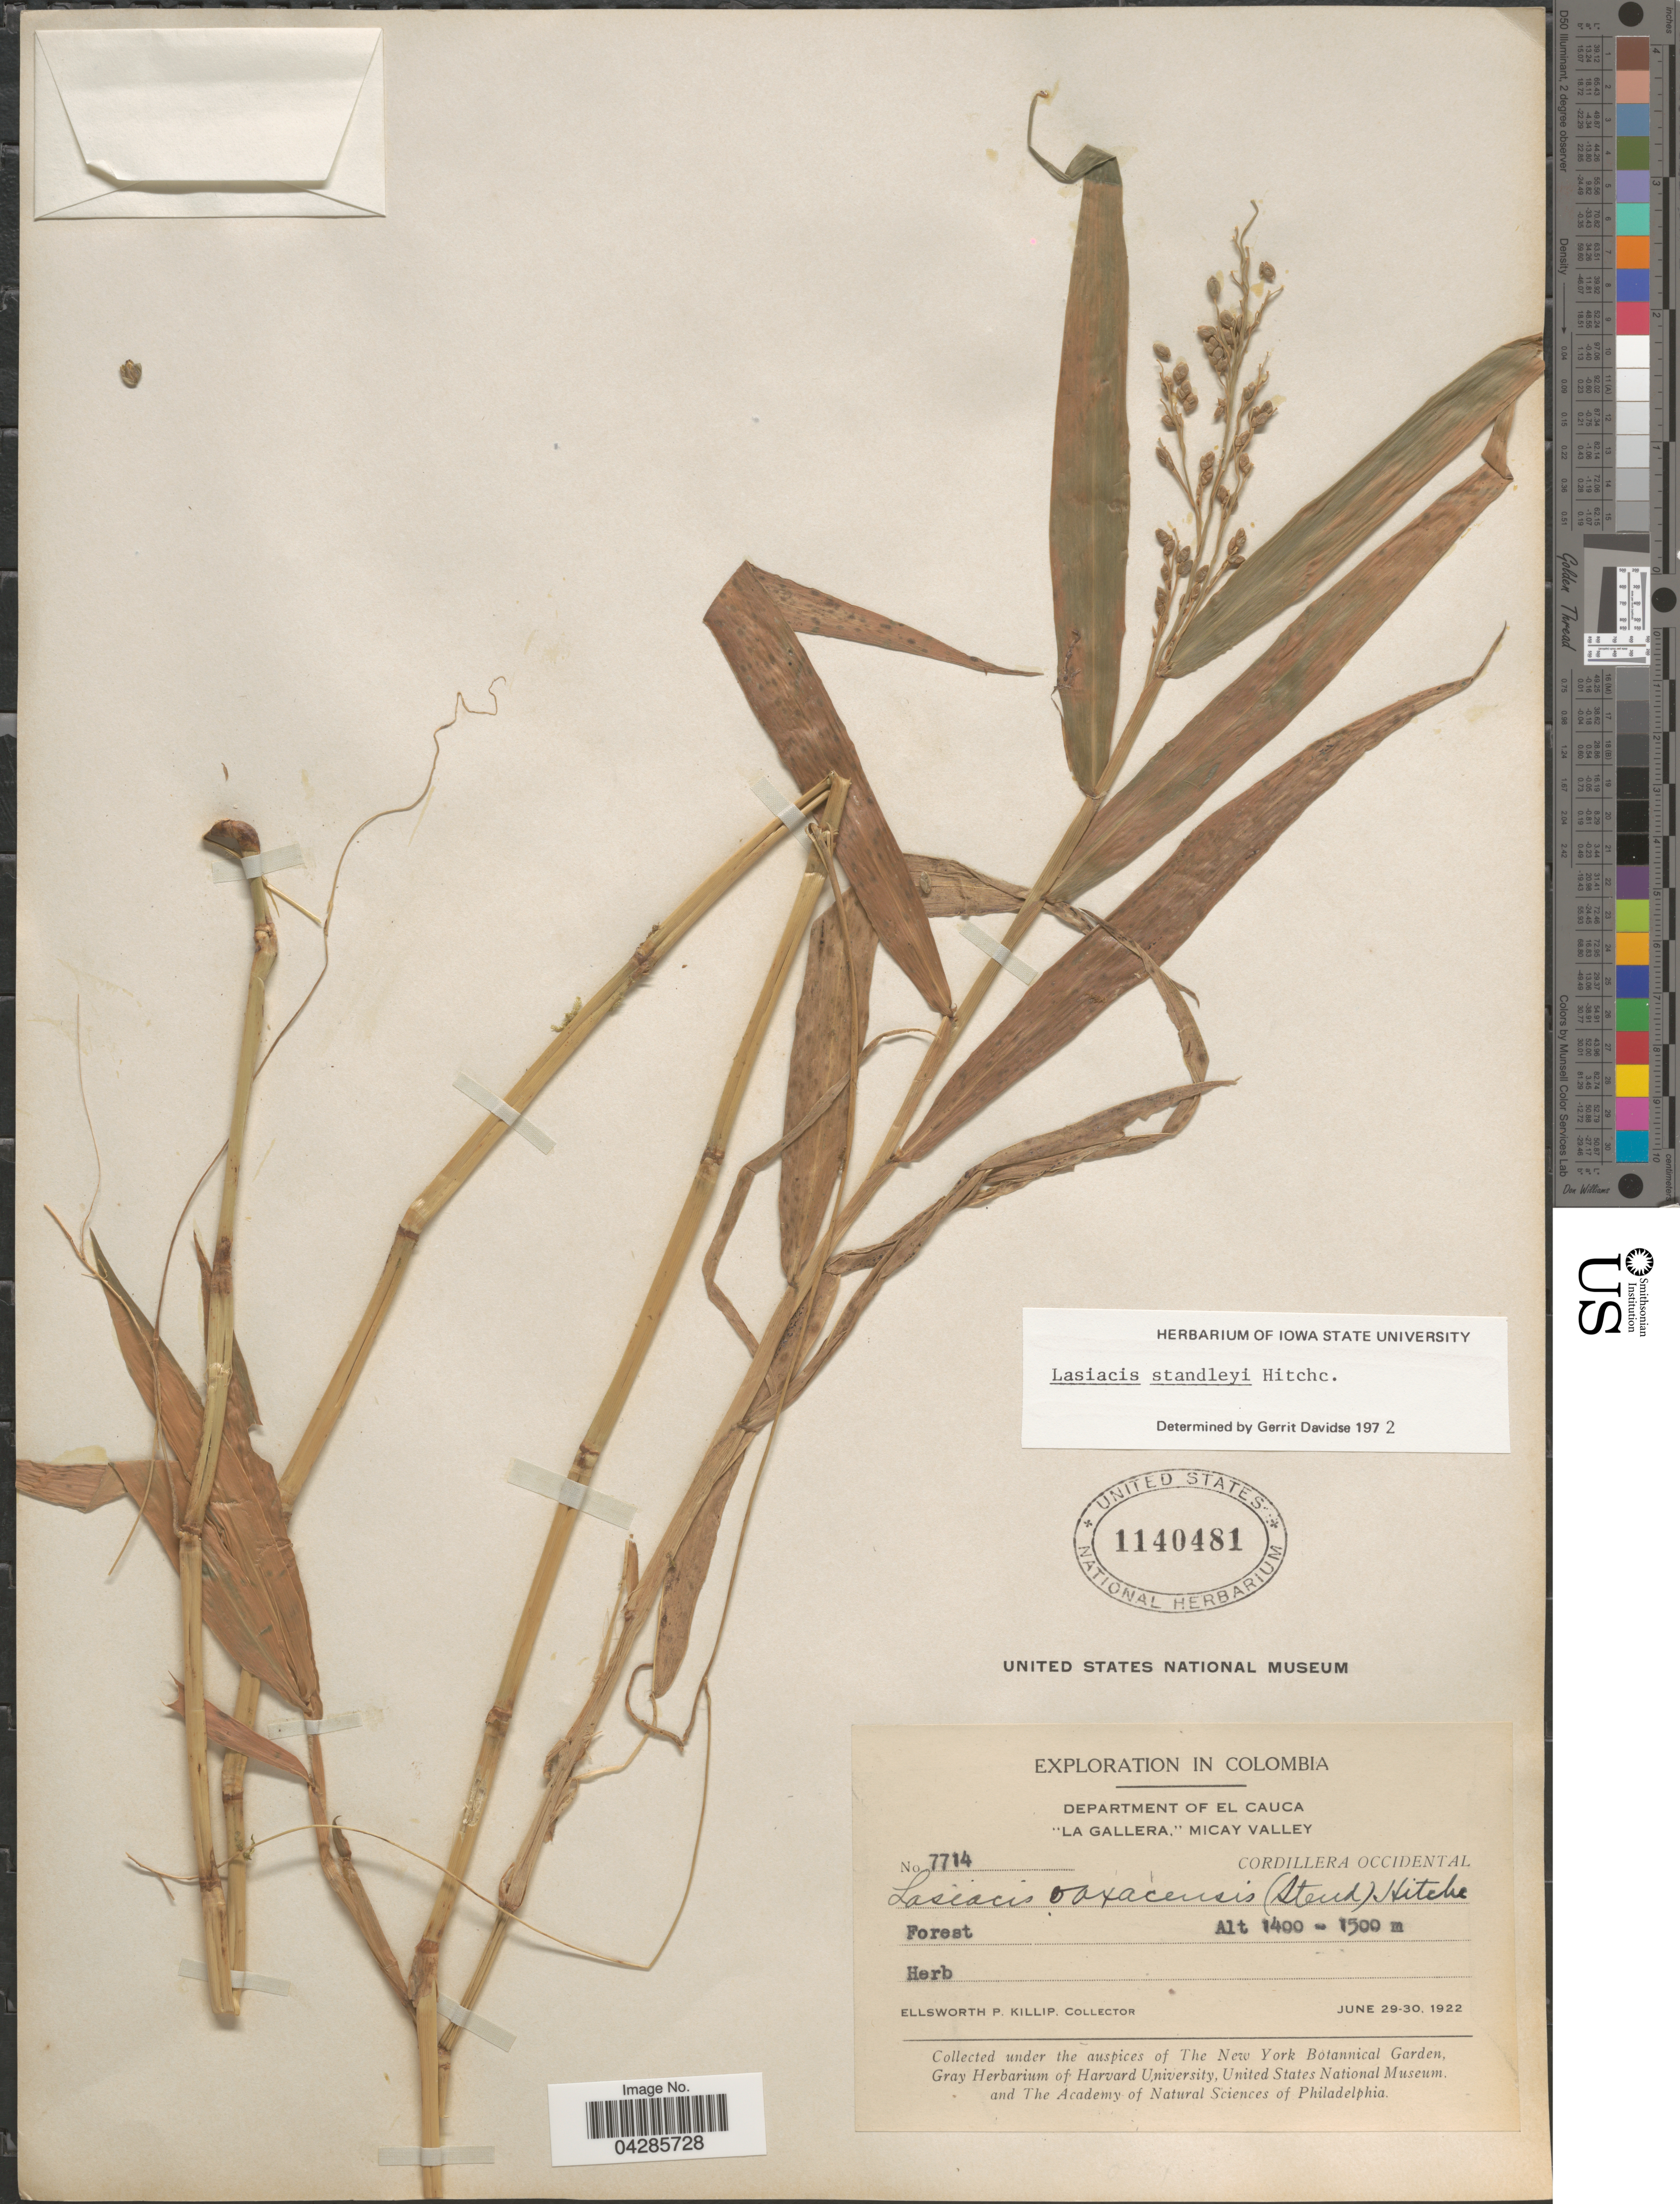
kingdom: Plantae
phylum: Tracheophyta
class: Liliopsida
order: Poales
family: Poaceae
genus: Lasiacis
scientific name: Lasiacis standleyi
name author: Hitchc.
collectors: E. P. Killip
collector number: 7714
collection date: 1922-06-29/1922-06-30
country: Colombia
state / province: Cauca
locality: Exploration in Colombia. Department of El Cauca. "La Gallera," Micay Valley. Cordillera Occidental.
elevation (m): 1400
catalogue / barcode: US 1140481